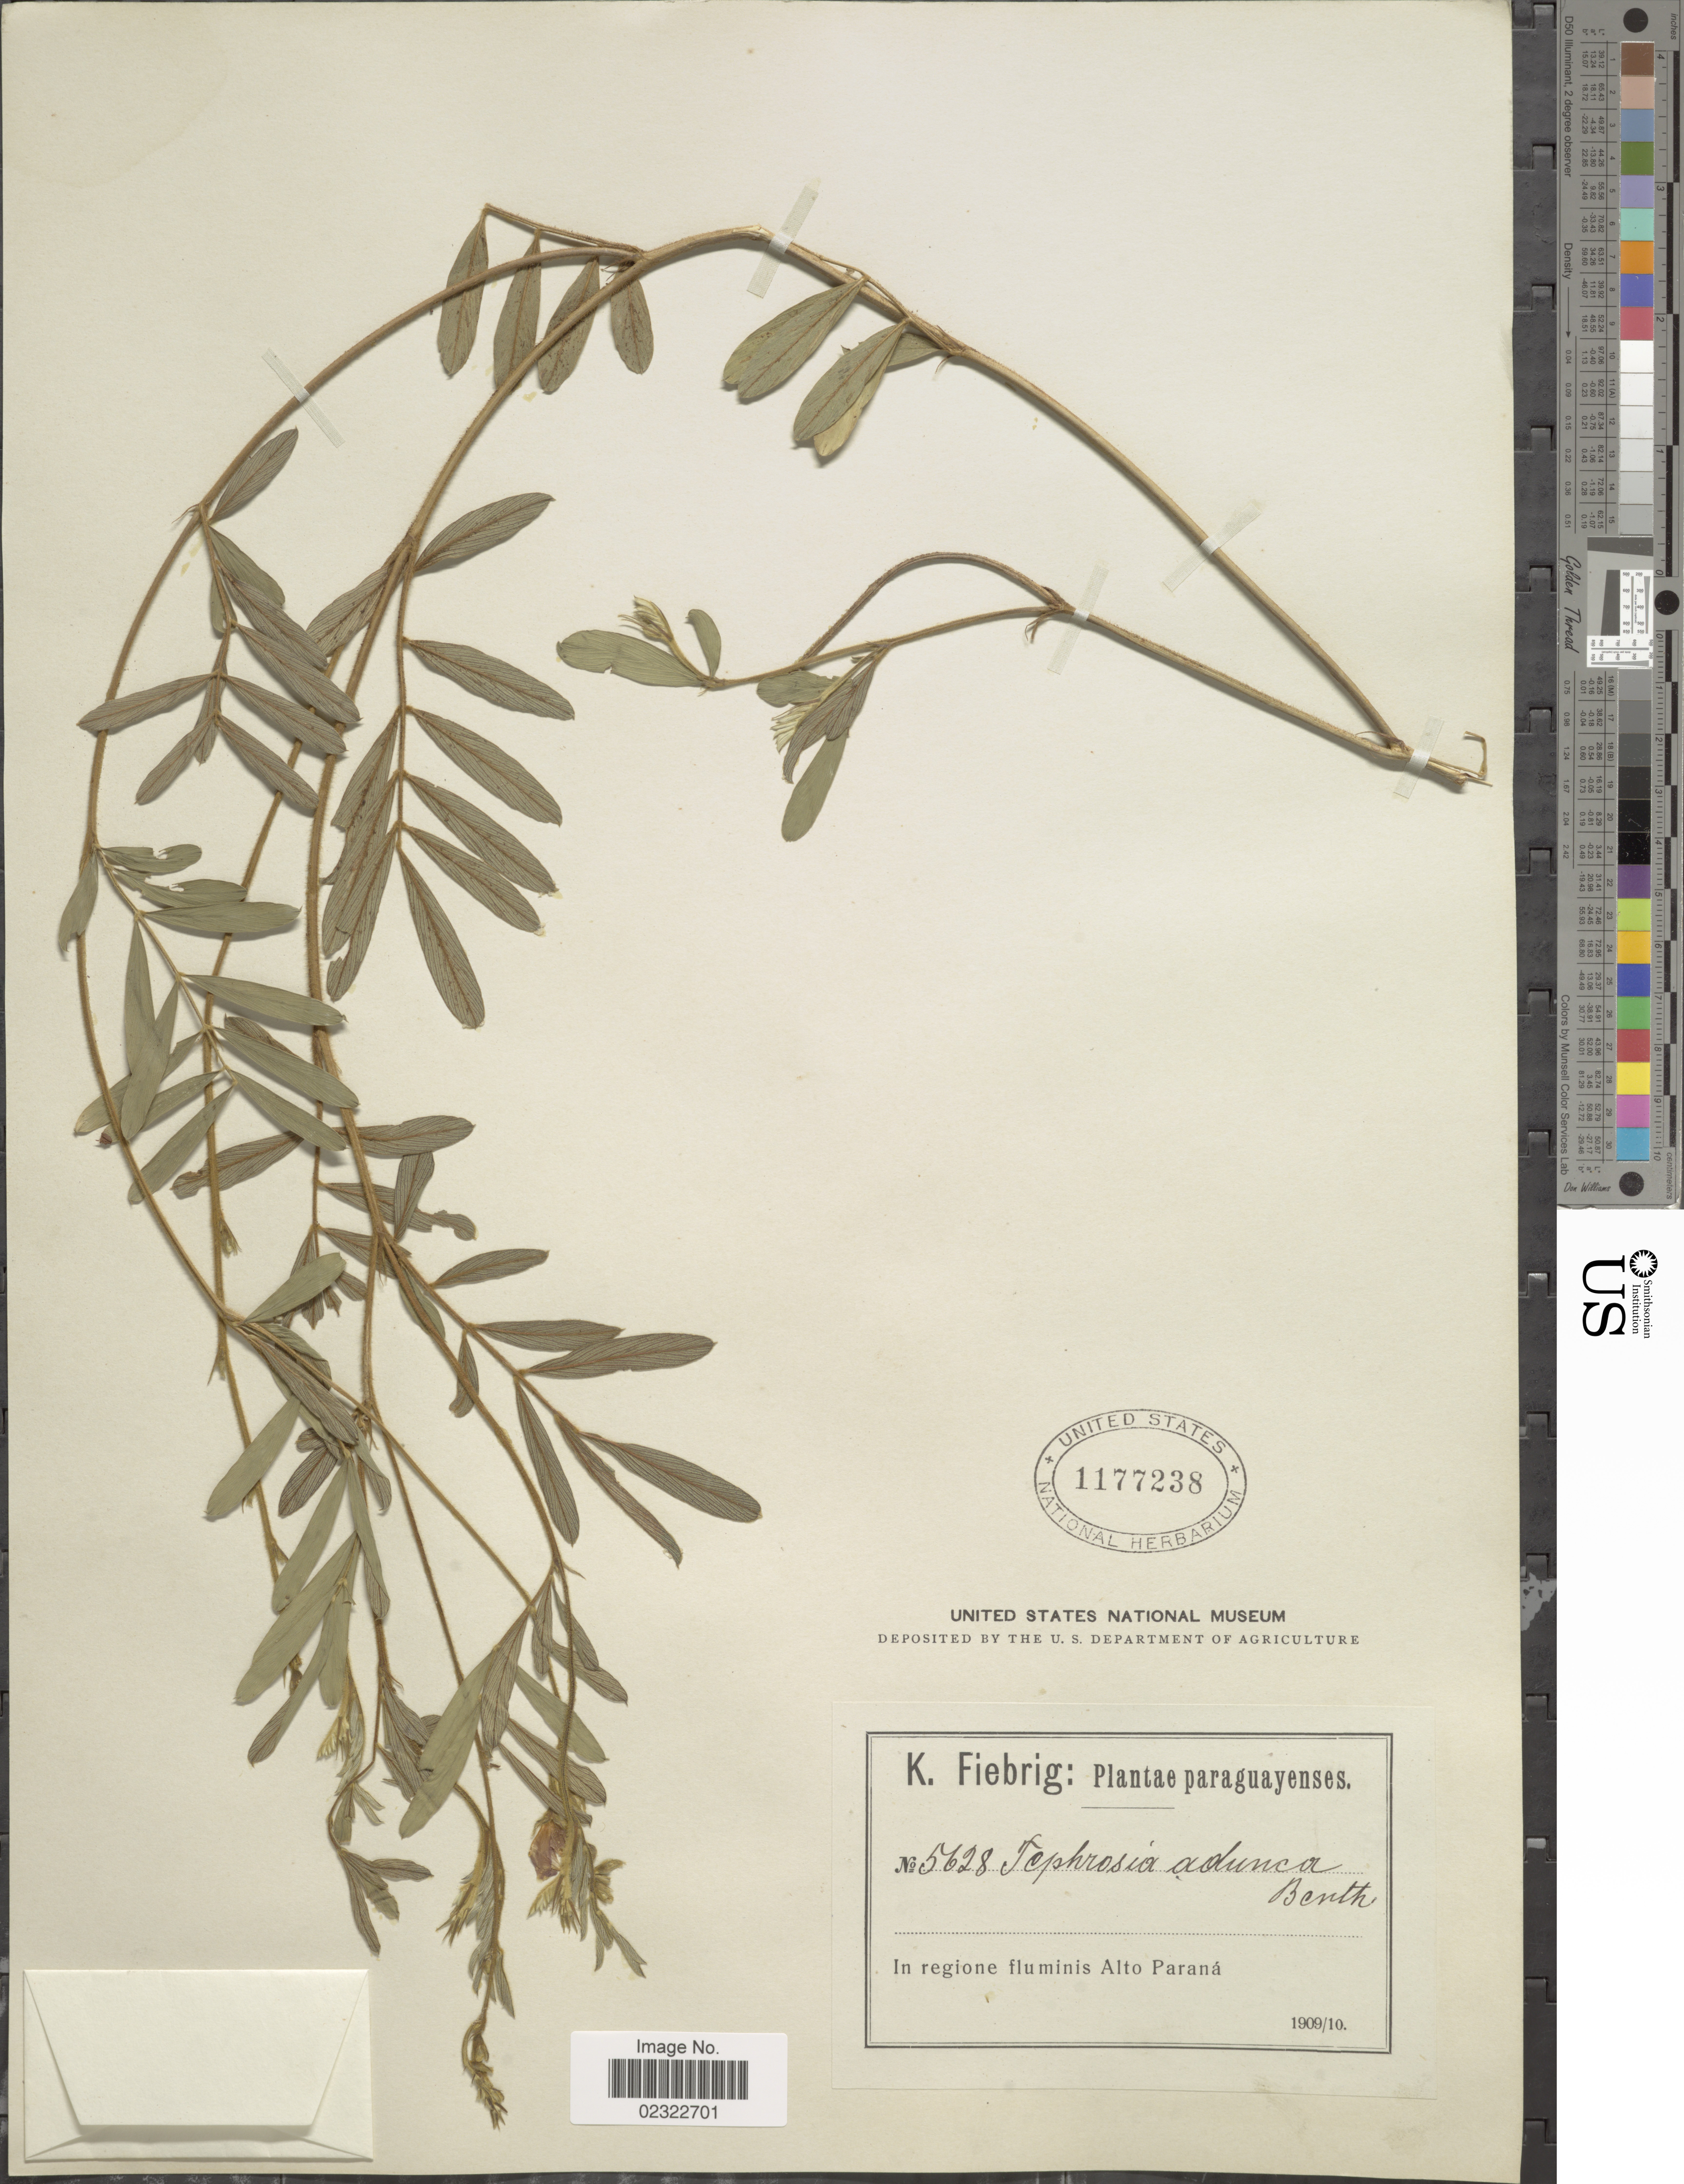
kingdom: Plantae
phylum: Tracheophyta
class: Magnoliopsida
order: Fabales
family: Fabaceae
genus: Tephrosia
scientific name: Tephrosia adunca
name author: Benth.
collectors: K. Fiebrig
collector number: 5628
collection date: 1909-10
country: Paraguay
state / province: Alto Parana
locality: Paraguayenses. in regione fluminis Alto Parana.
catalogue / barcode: US 1177238